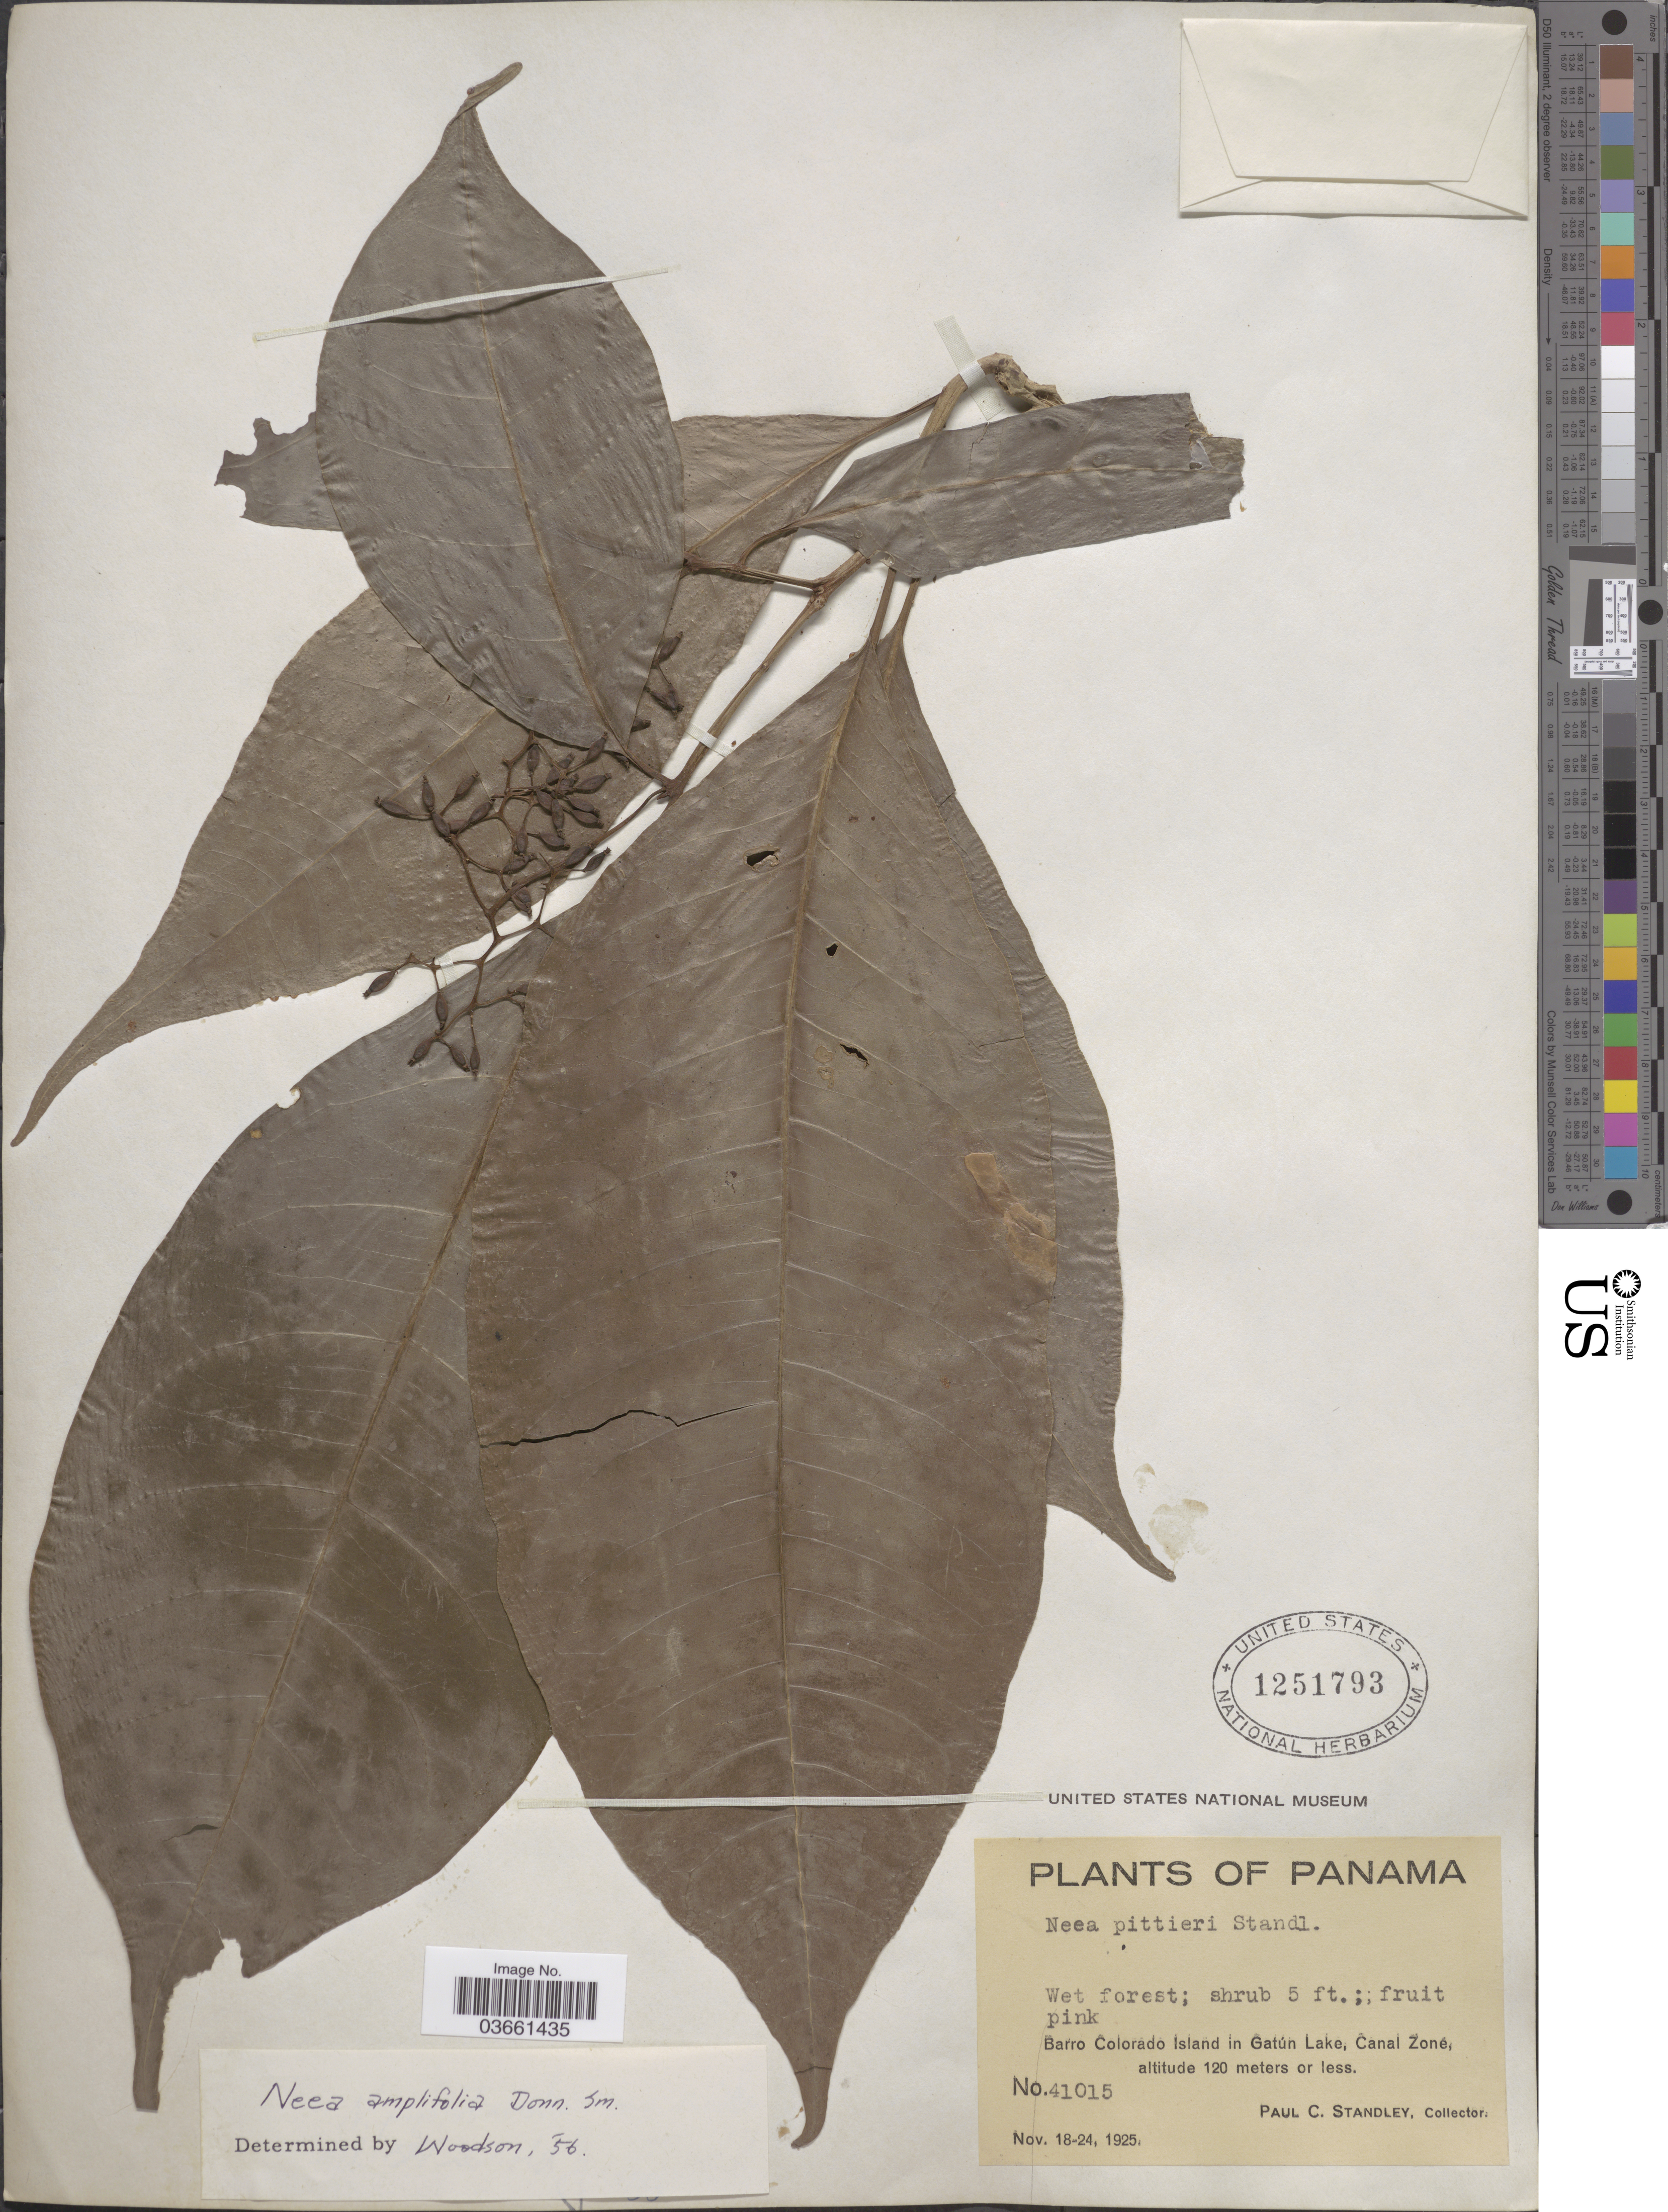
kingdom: Plantae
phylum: Tracheophyta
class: Magnoliopsida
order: Caryophyllales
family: Nyctaginaceae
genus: Neea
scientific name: Neea amplifolia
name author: Donn. Sm.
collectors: P. C. Standley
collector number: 41015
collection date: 1925-11-18/1925-11-24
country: Panama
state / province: Panamá Oeste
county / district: Canal Zone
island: Barro Colorado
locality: Barro Colorado Island in Gatún Lake, Canal Zone.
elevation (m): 120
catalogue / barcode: US 1251793